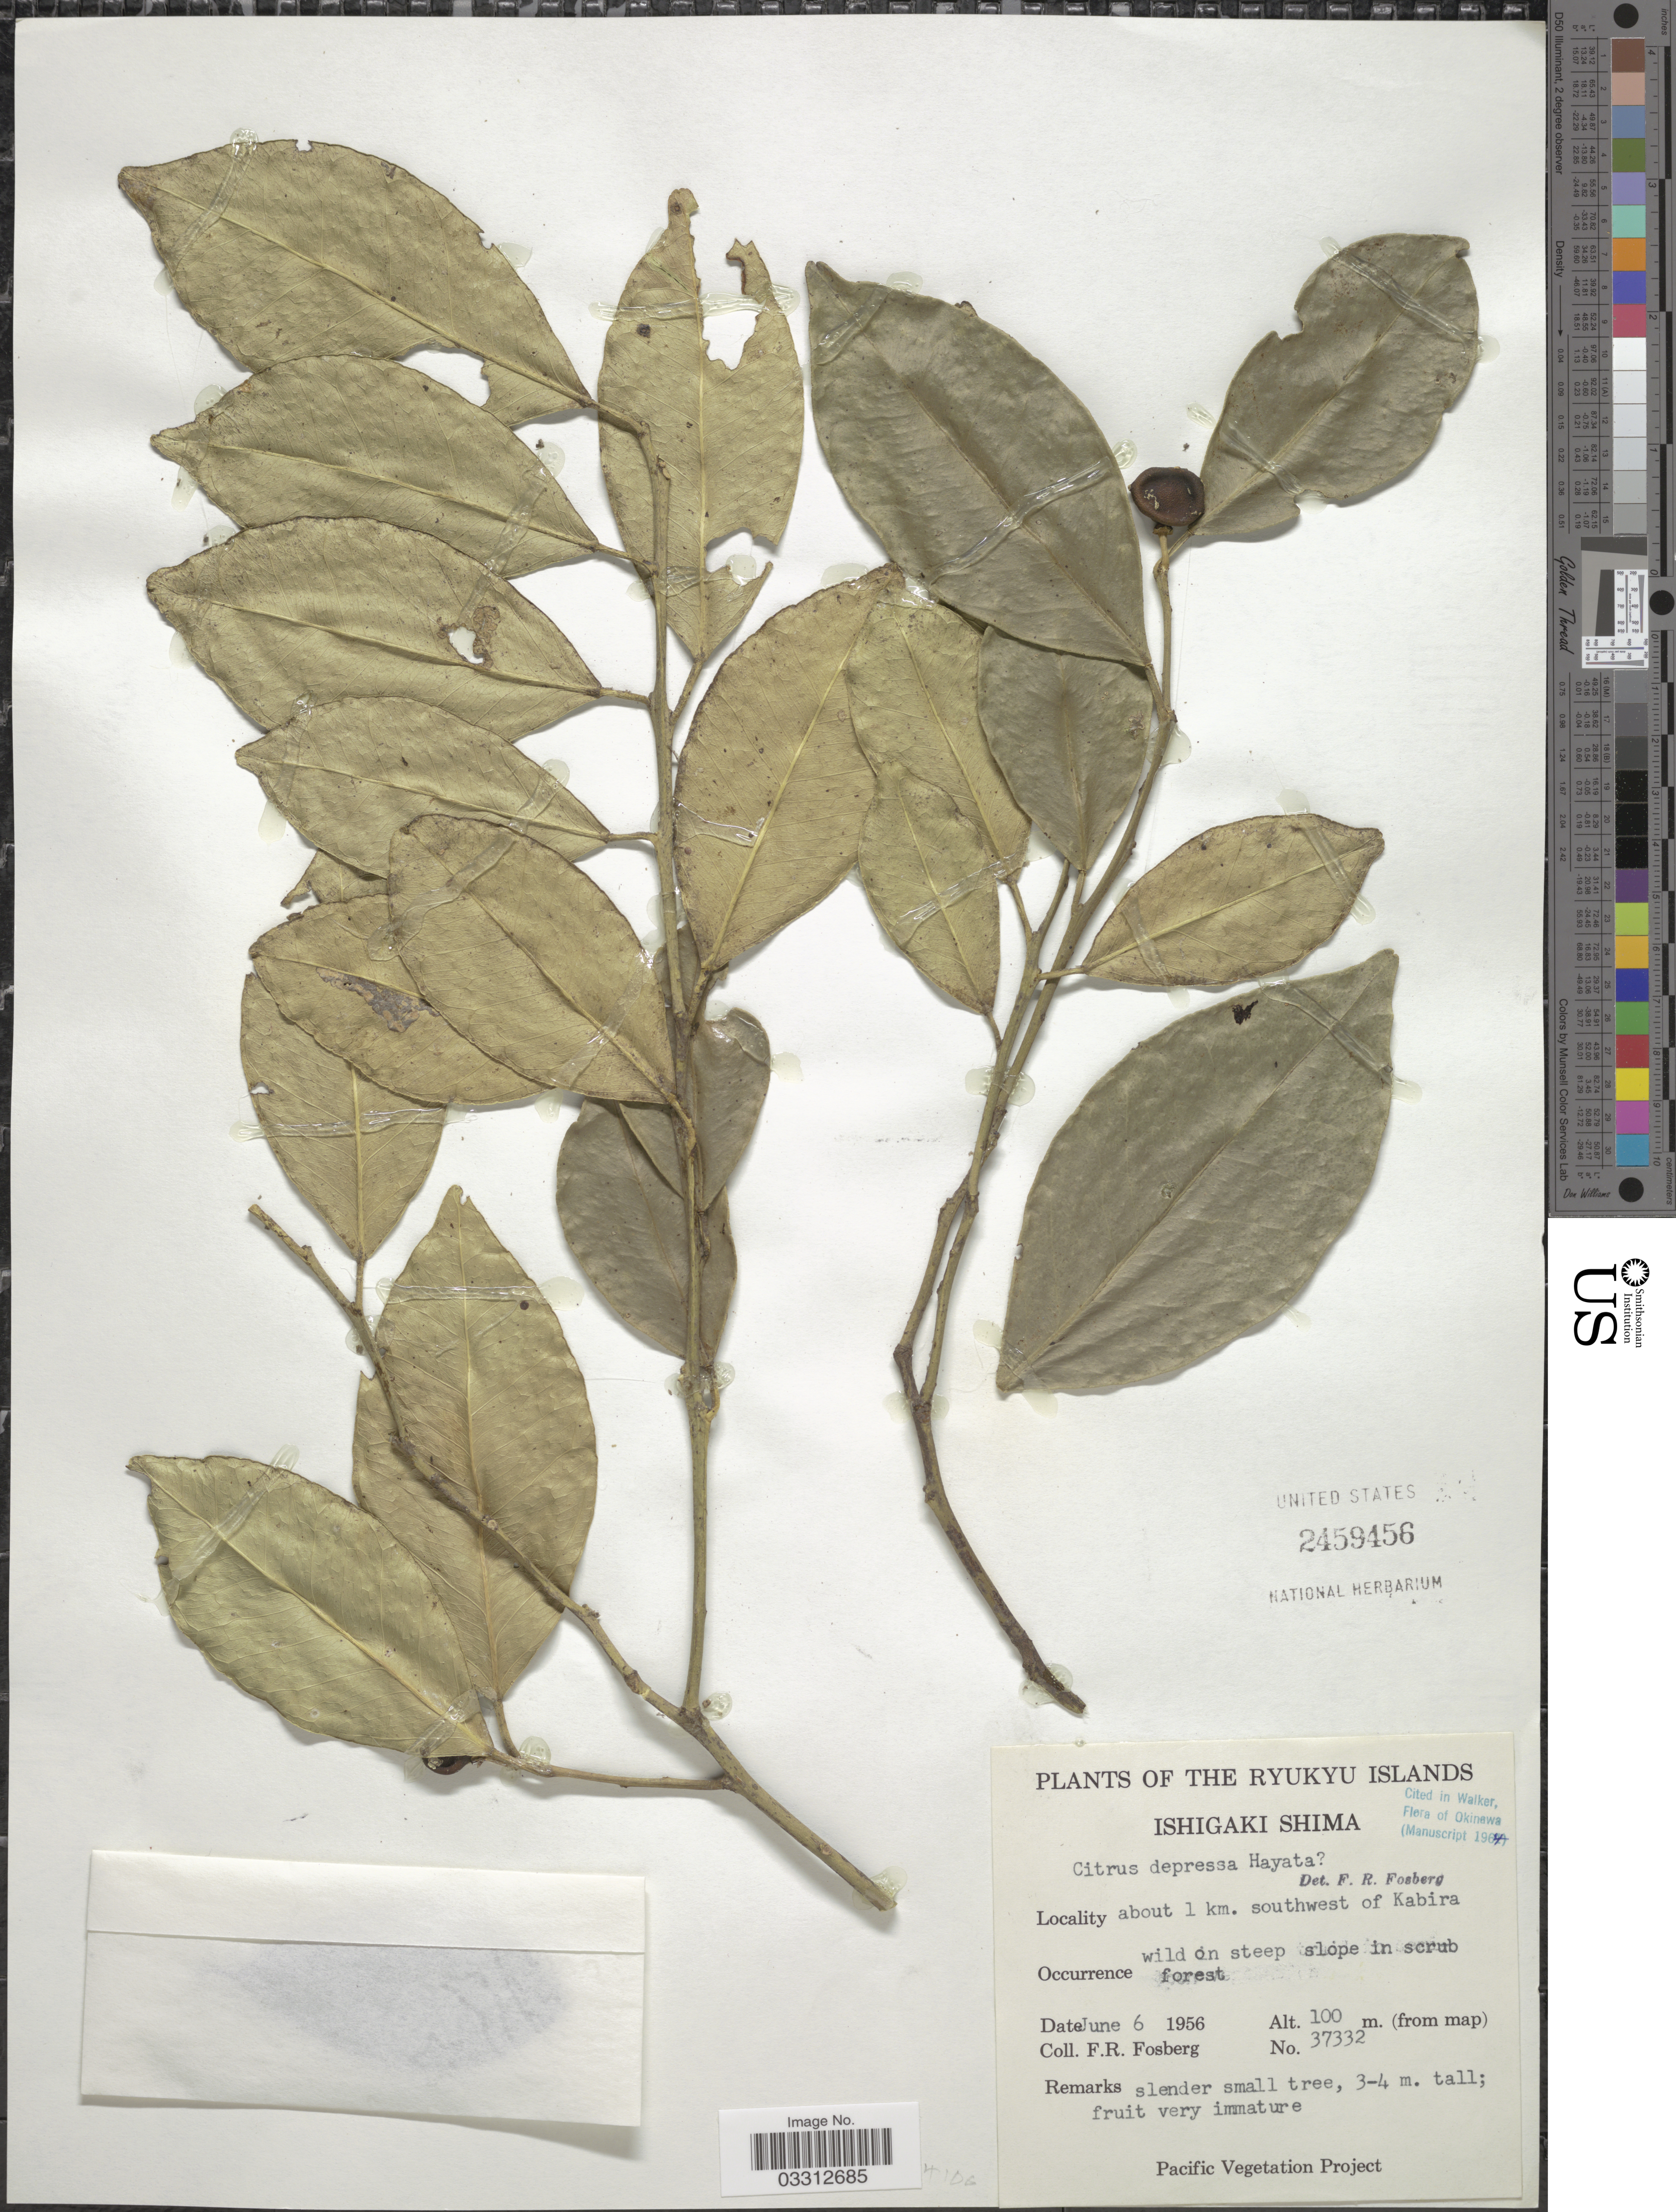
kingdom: Plantae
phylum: Tracheophyta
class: Magnoliopsida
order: Sapindales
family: Rutaceae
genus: Citrus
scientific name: Citrus depressa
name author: Hayata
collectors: F. R. Fosberg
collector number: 37332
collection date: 1956-06-06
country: Japan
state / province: Okinawa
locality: The Ryukyu Islands, Ishigaki Shima, about 1 km. southwest of Kabira.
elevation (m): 100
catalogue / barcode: US 2459456